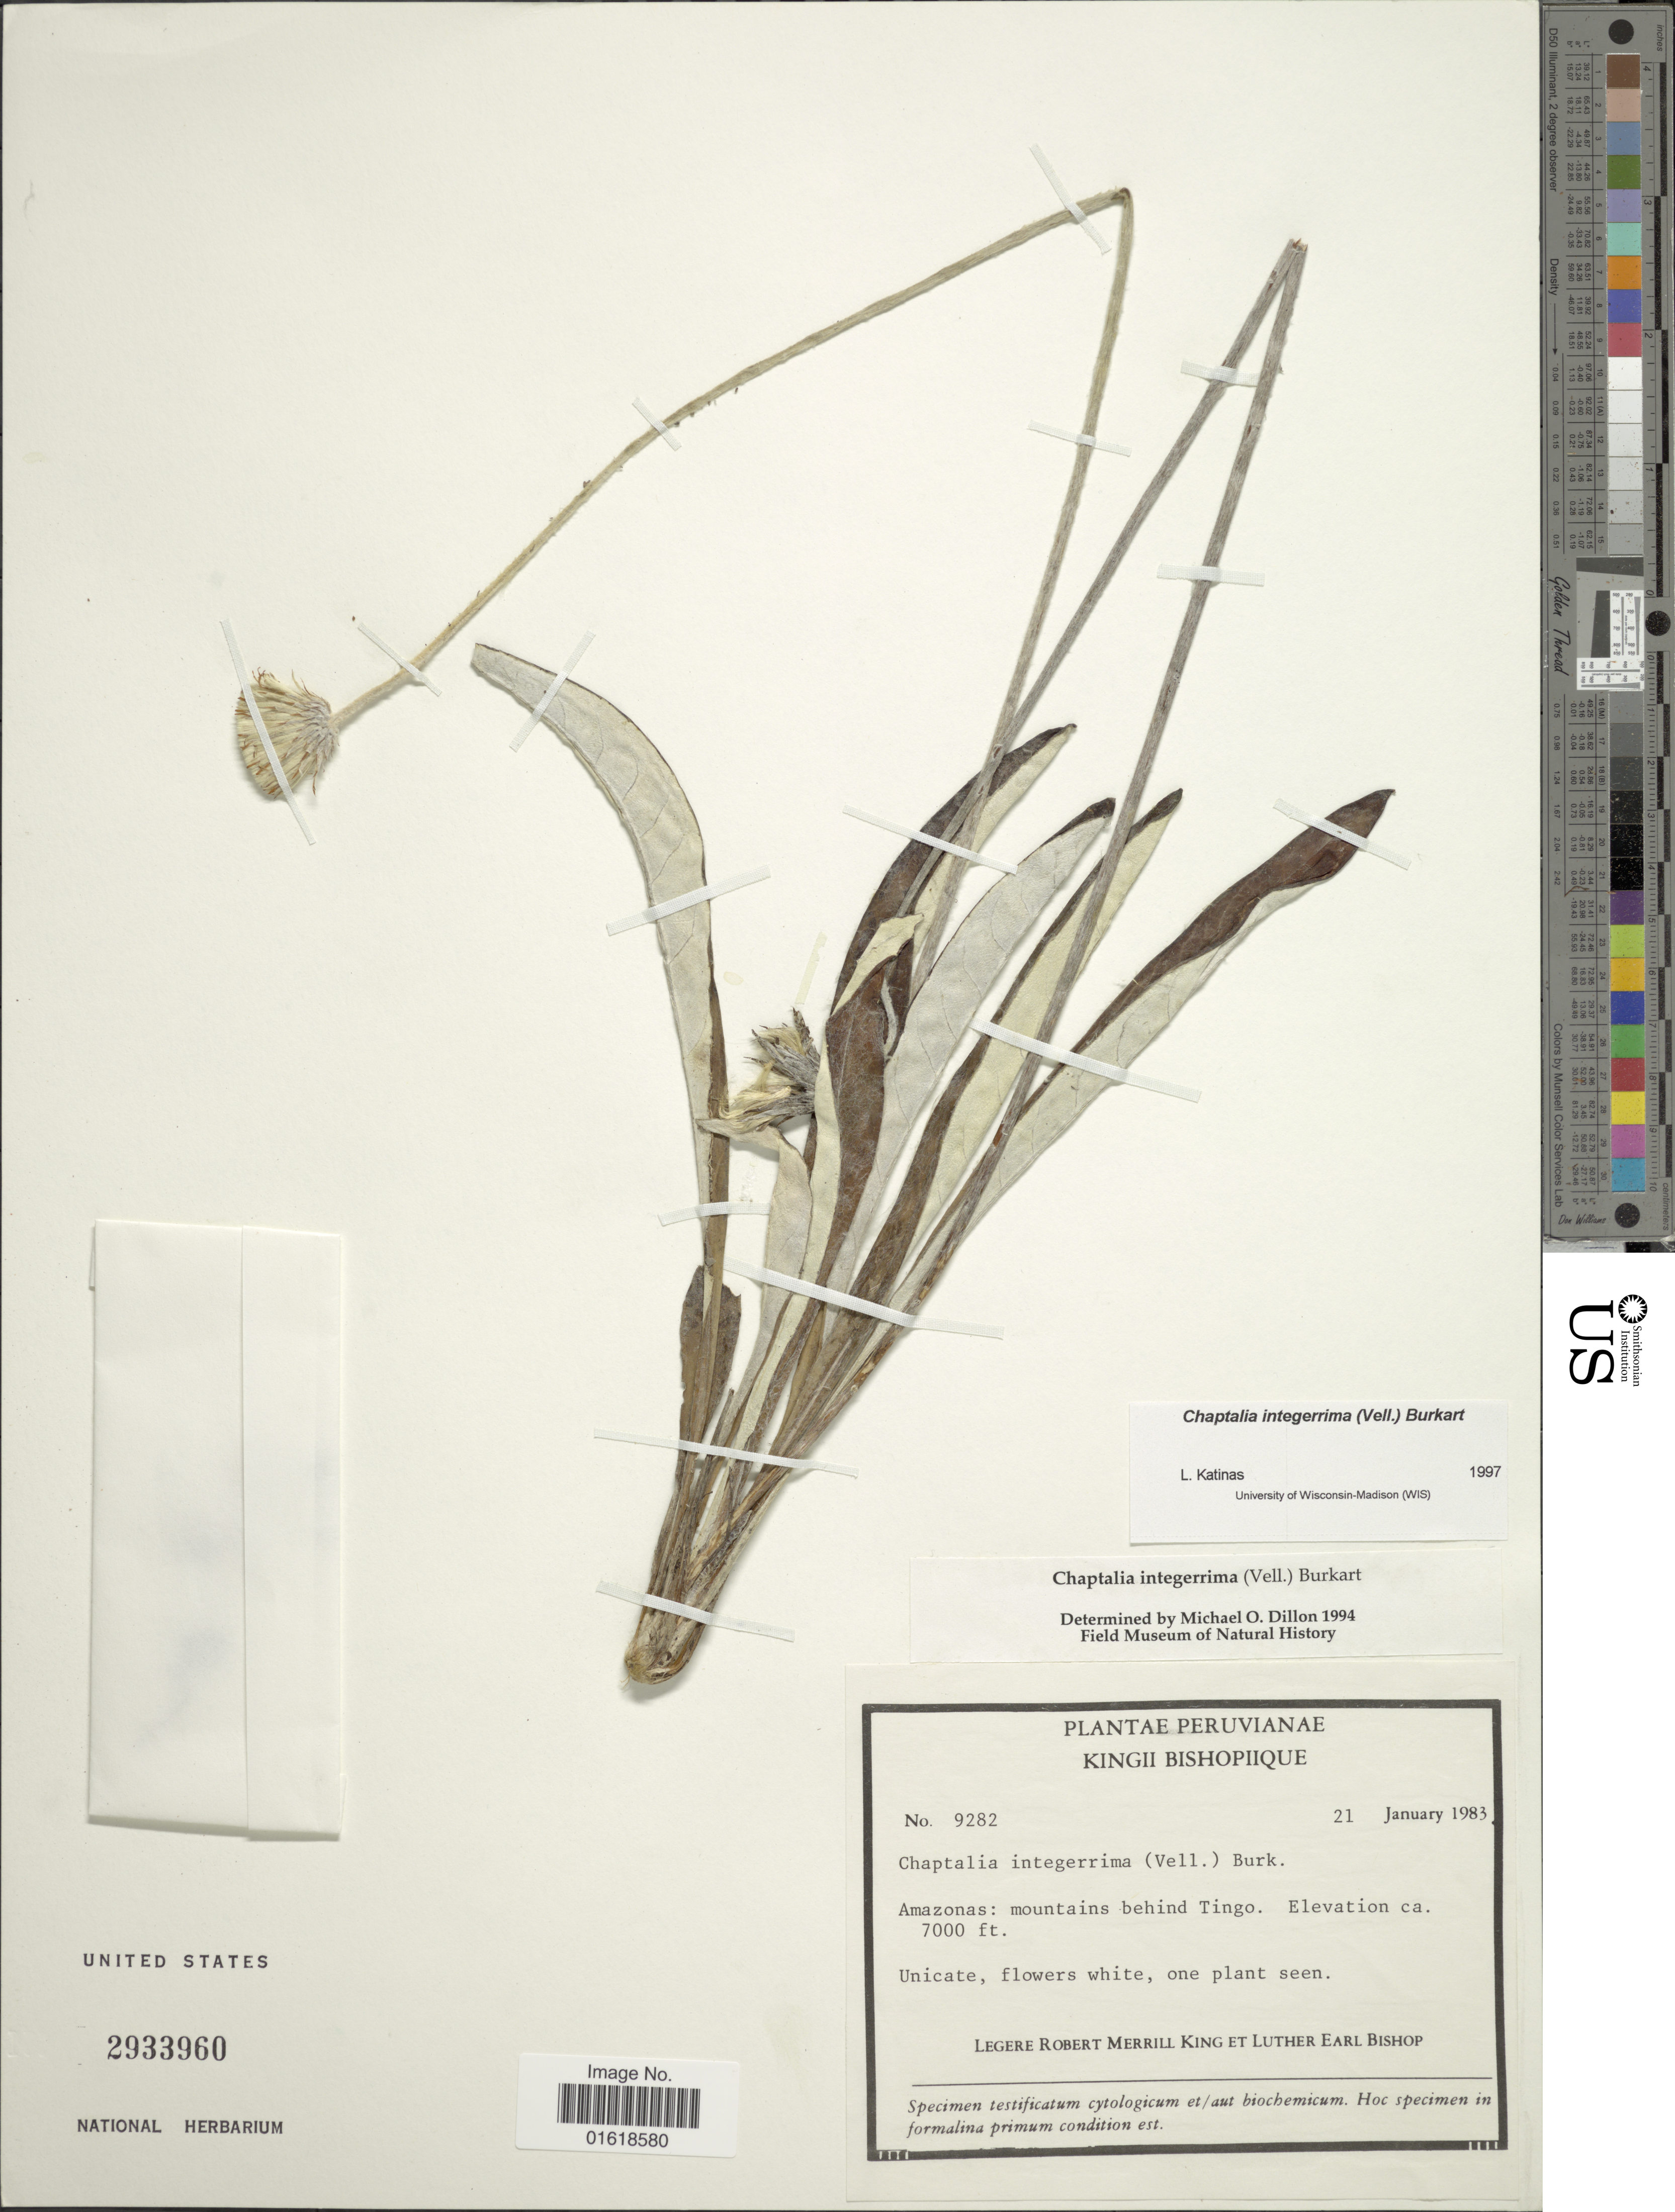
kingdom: Plantae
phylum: Tracheophyta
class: Magnoliopsida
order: Asterales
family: Asteraceae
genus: Chaptalia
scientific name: Chaptalia integerrima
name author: (Vell.) Burkart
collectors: R. M. King & L. E. Bishop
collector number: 9282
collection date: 1983-01-21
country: Peru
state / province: Amazonas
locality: Amazonas: mountains behind Tingo.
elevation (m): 2134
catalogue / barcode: US 2933960